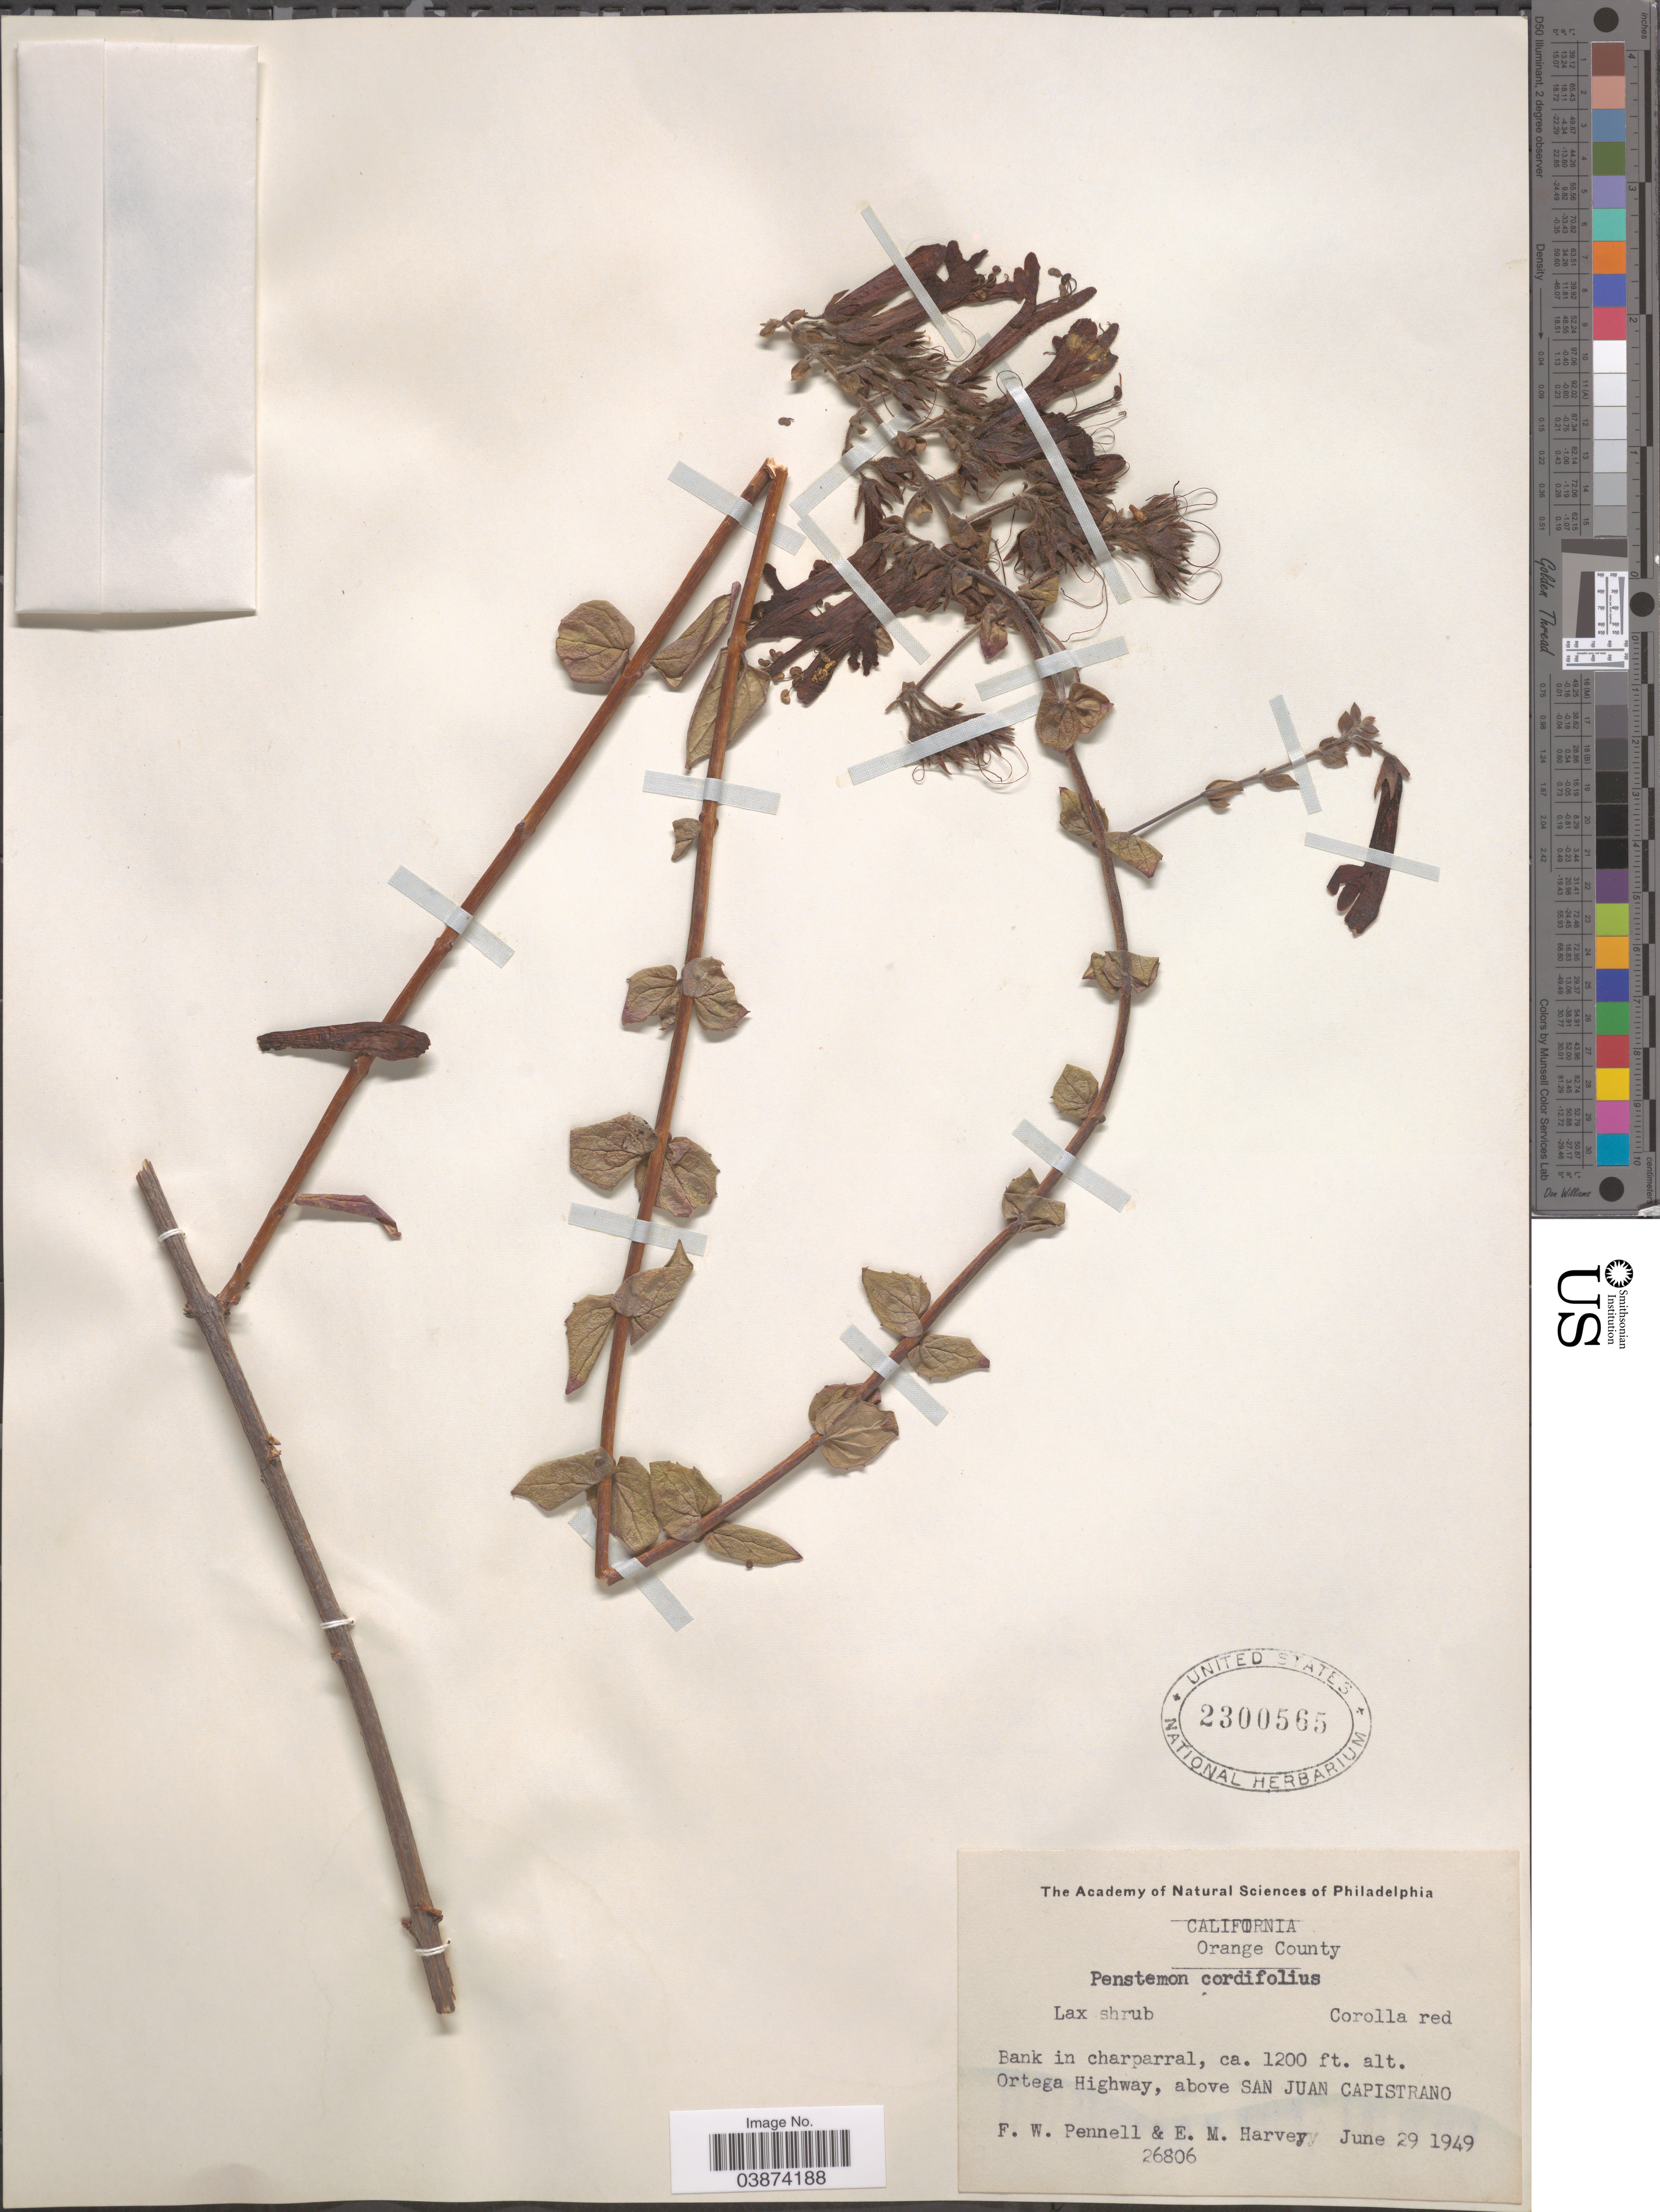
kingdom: Plantae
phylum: Tracheophyta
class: Magnoliopsida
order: Lamiales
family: Plantaginaceae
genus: Penstemon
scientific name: Penstemon cordifolius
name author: Benth.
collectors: F. W. Pennell & E. Harvey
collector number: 26806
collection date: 1949-06-29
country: United States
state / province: California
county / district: Orange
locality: Orange County. Ortega Highway, above San Juan Capistrano.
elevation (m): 366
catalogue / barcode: US 2300565